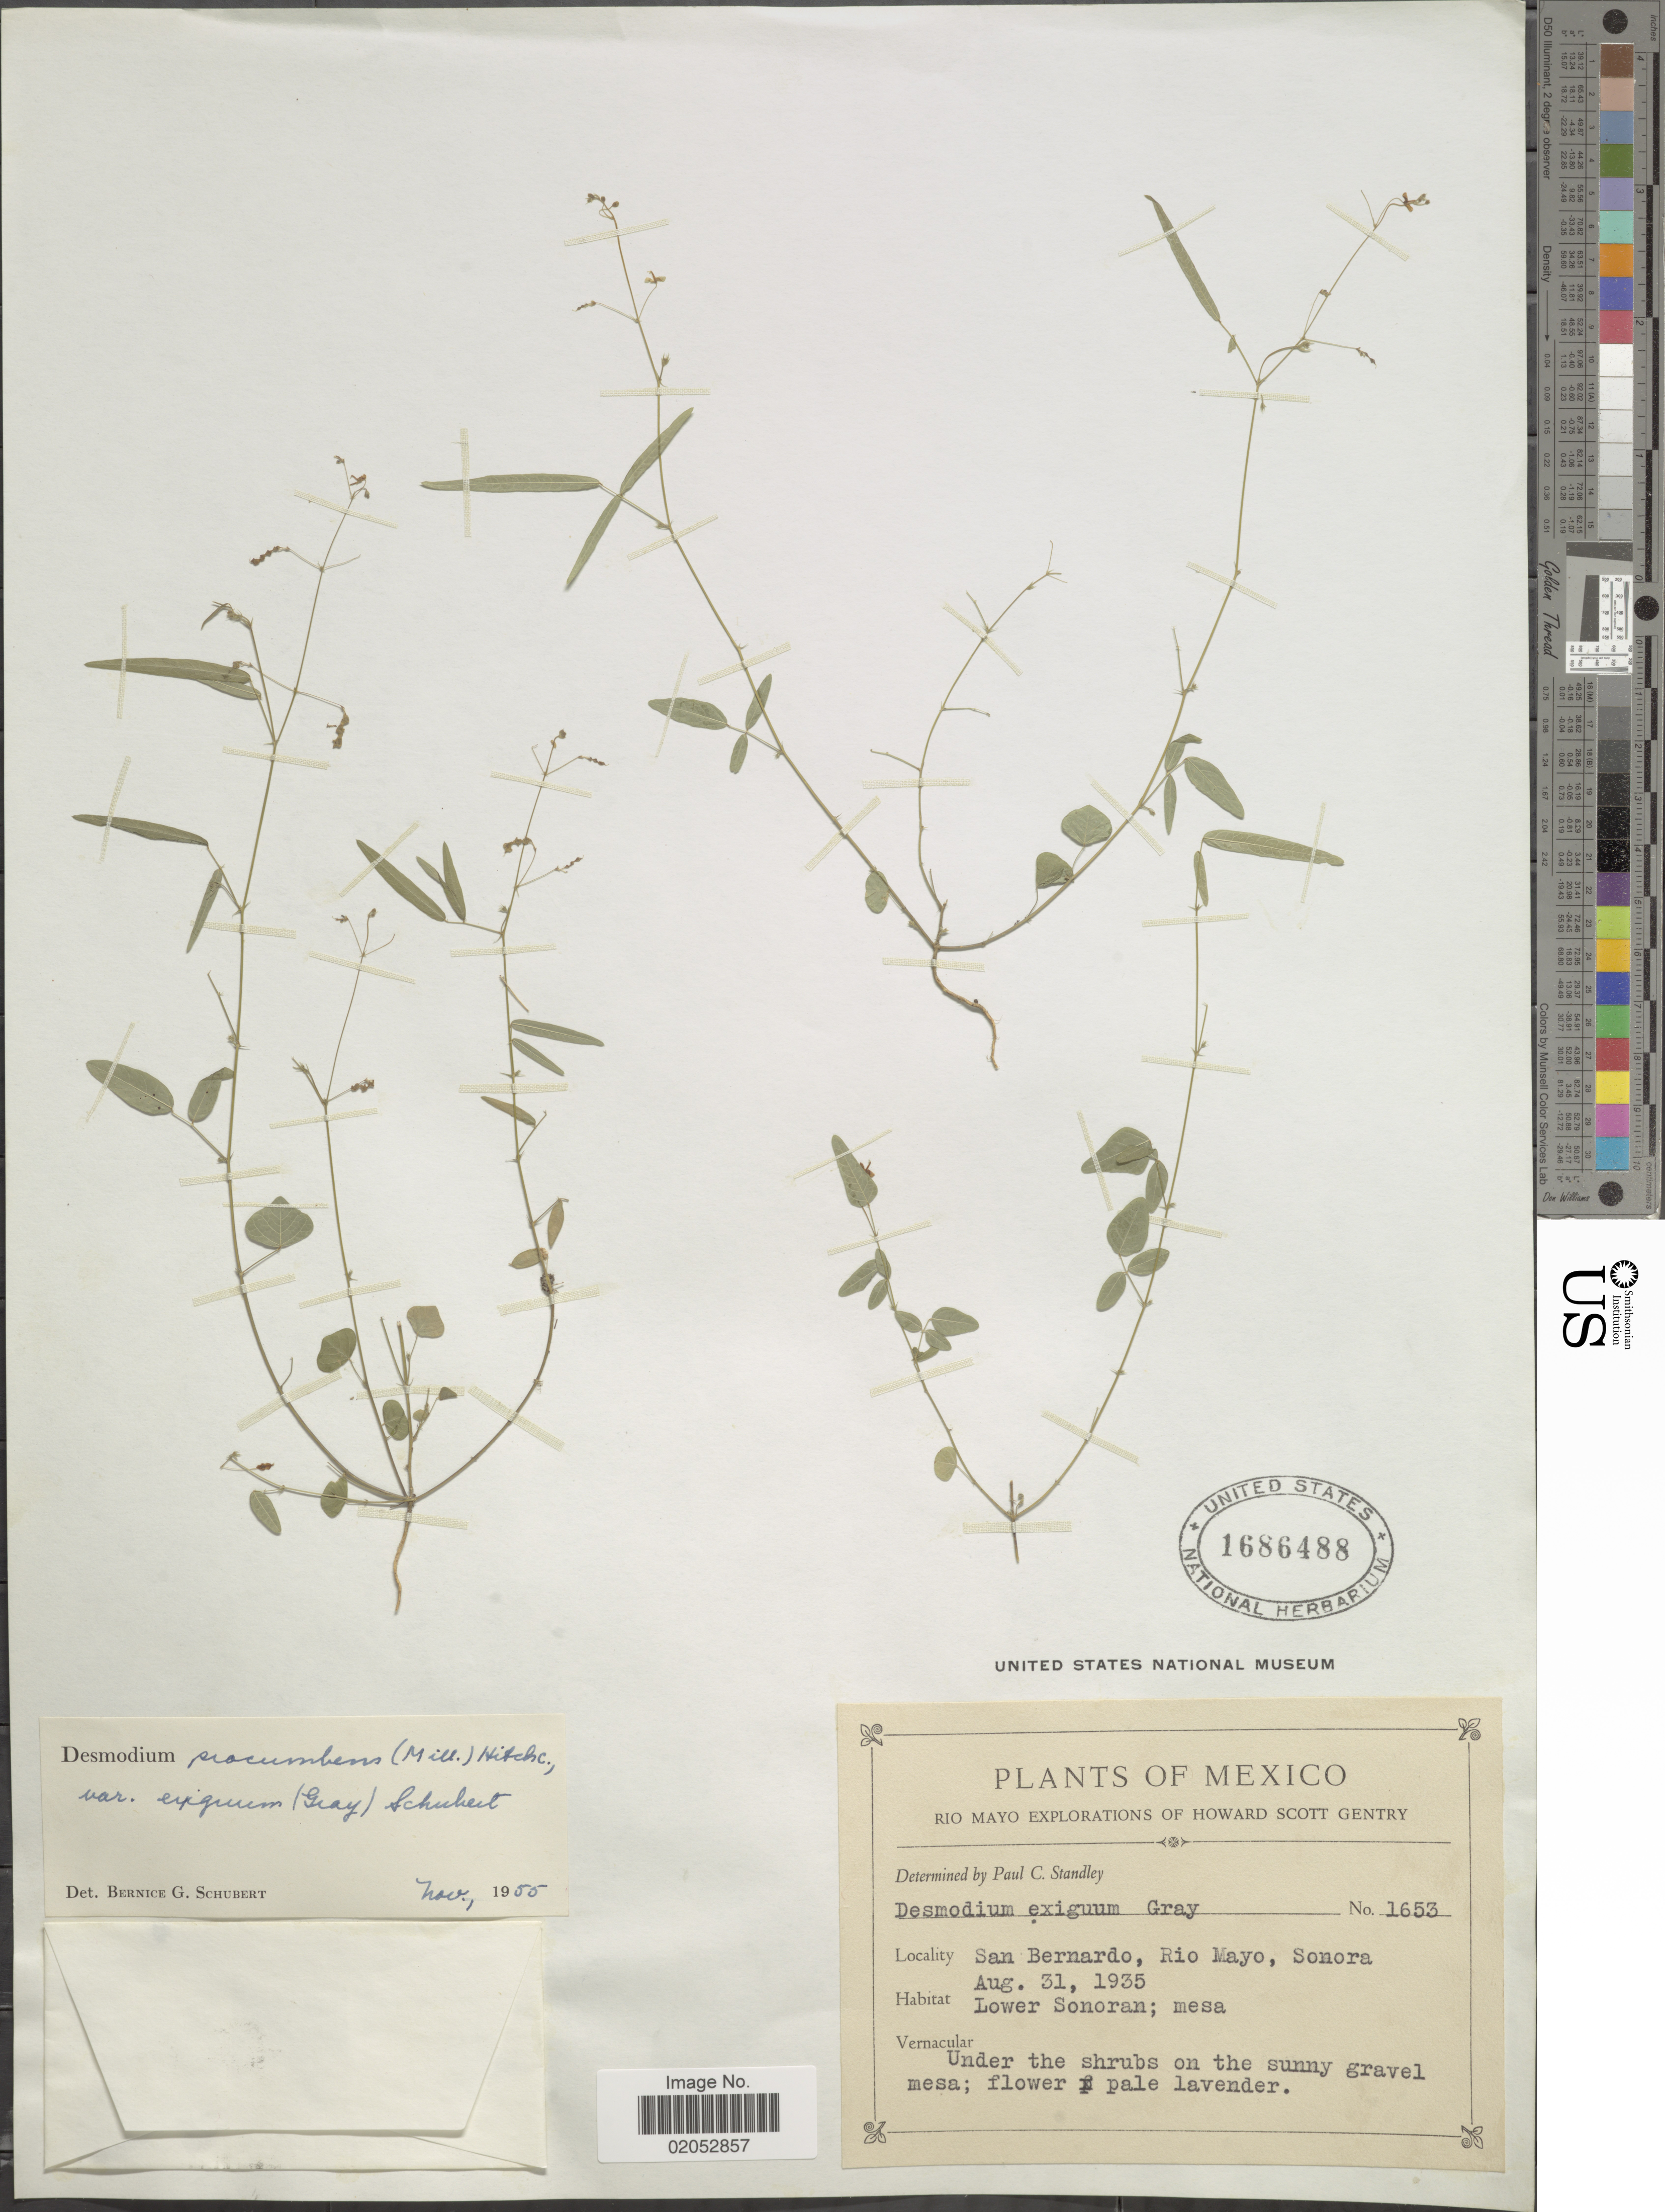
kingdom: Plantae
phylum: Tracheophyta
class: Magnoliopsida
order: Fabales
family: Fabaceae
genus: Desmodium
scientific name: Desmodium procumbens var. exiguum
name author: (A. Gray) B.G. Schub.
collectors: P. C. Standley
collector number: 1653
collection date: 1935-08-31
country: Mexico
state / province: Sonora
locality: San Bernardo, Rio Mayo, Lower Sonoran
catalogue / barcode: US 1686488